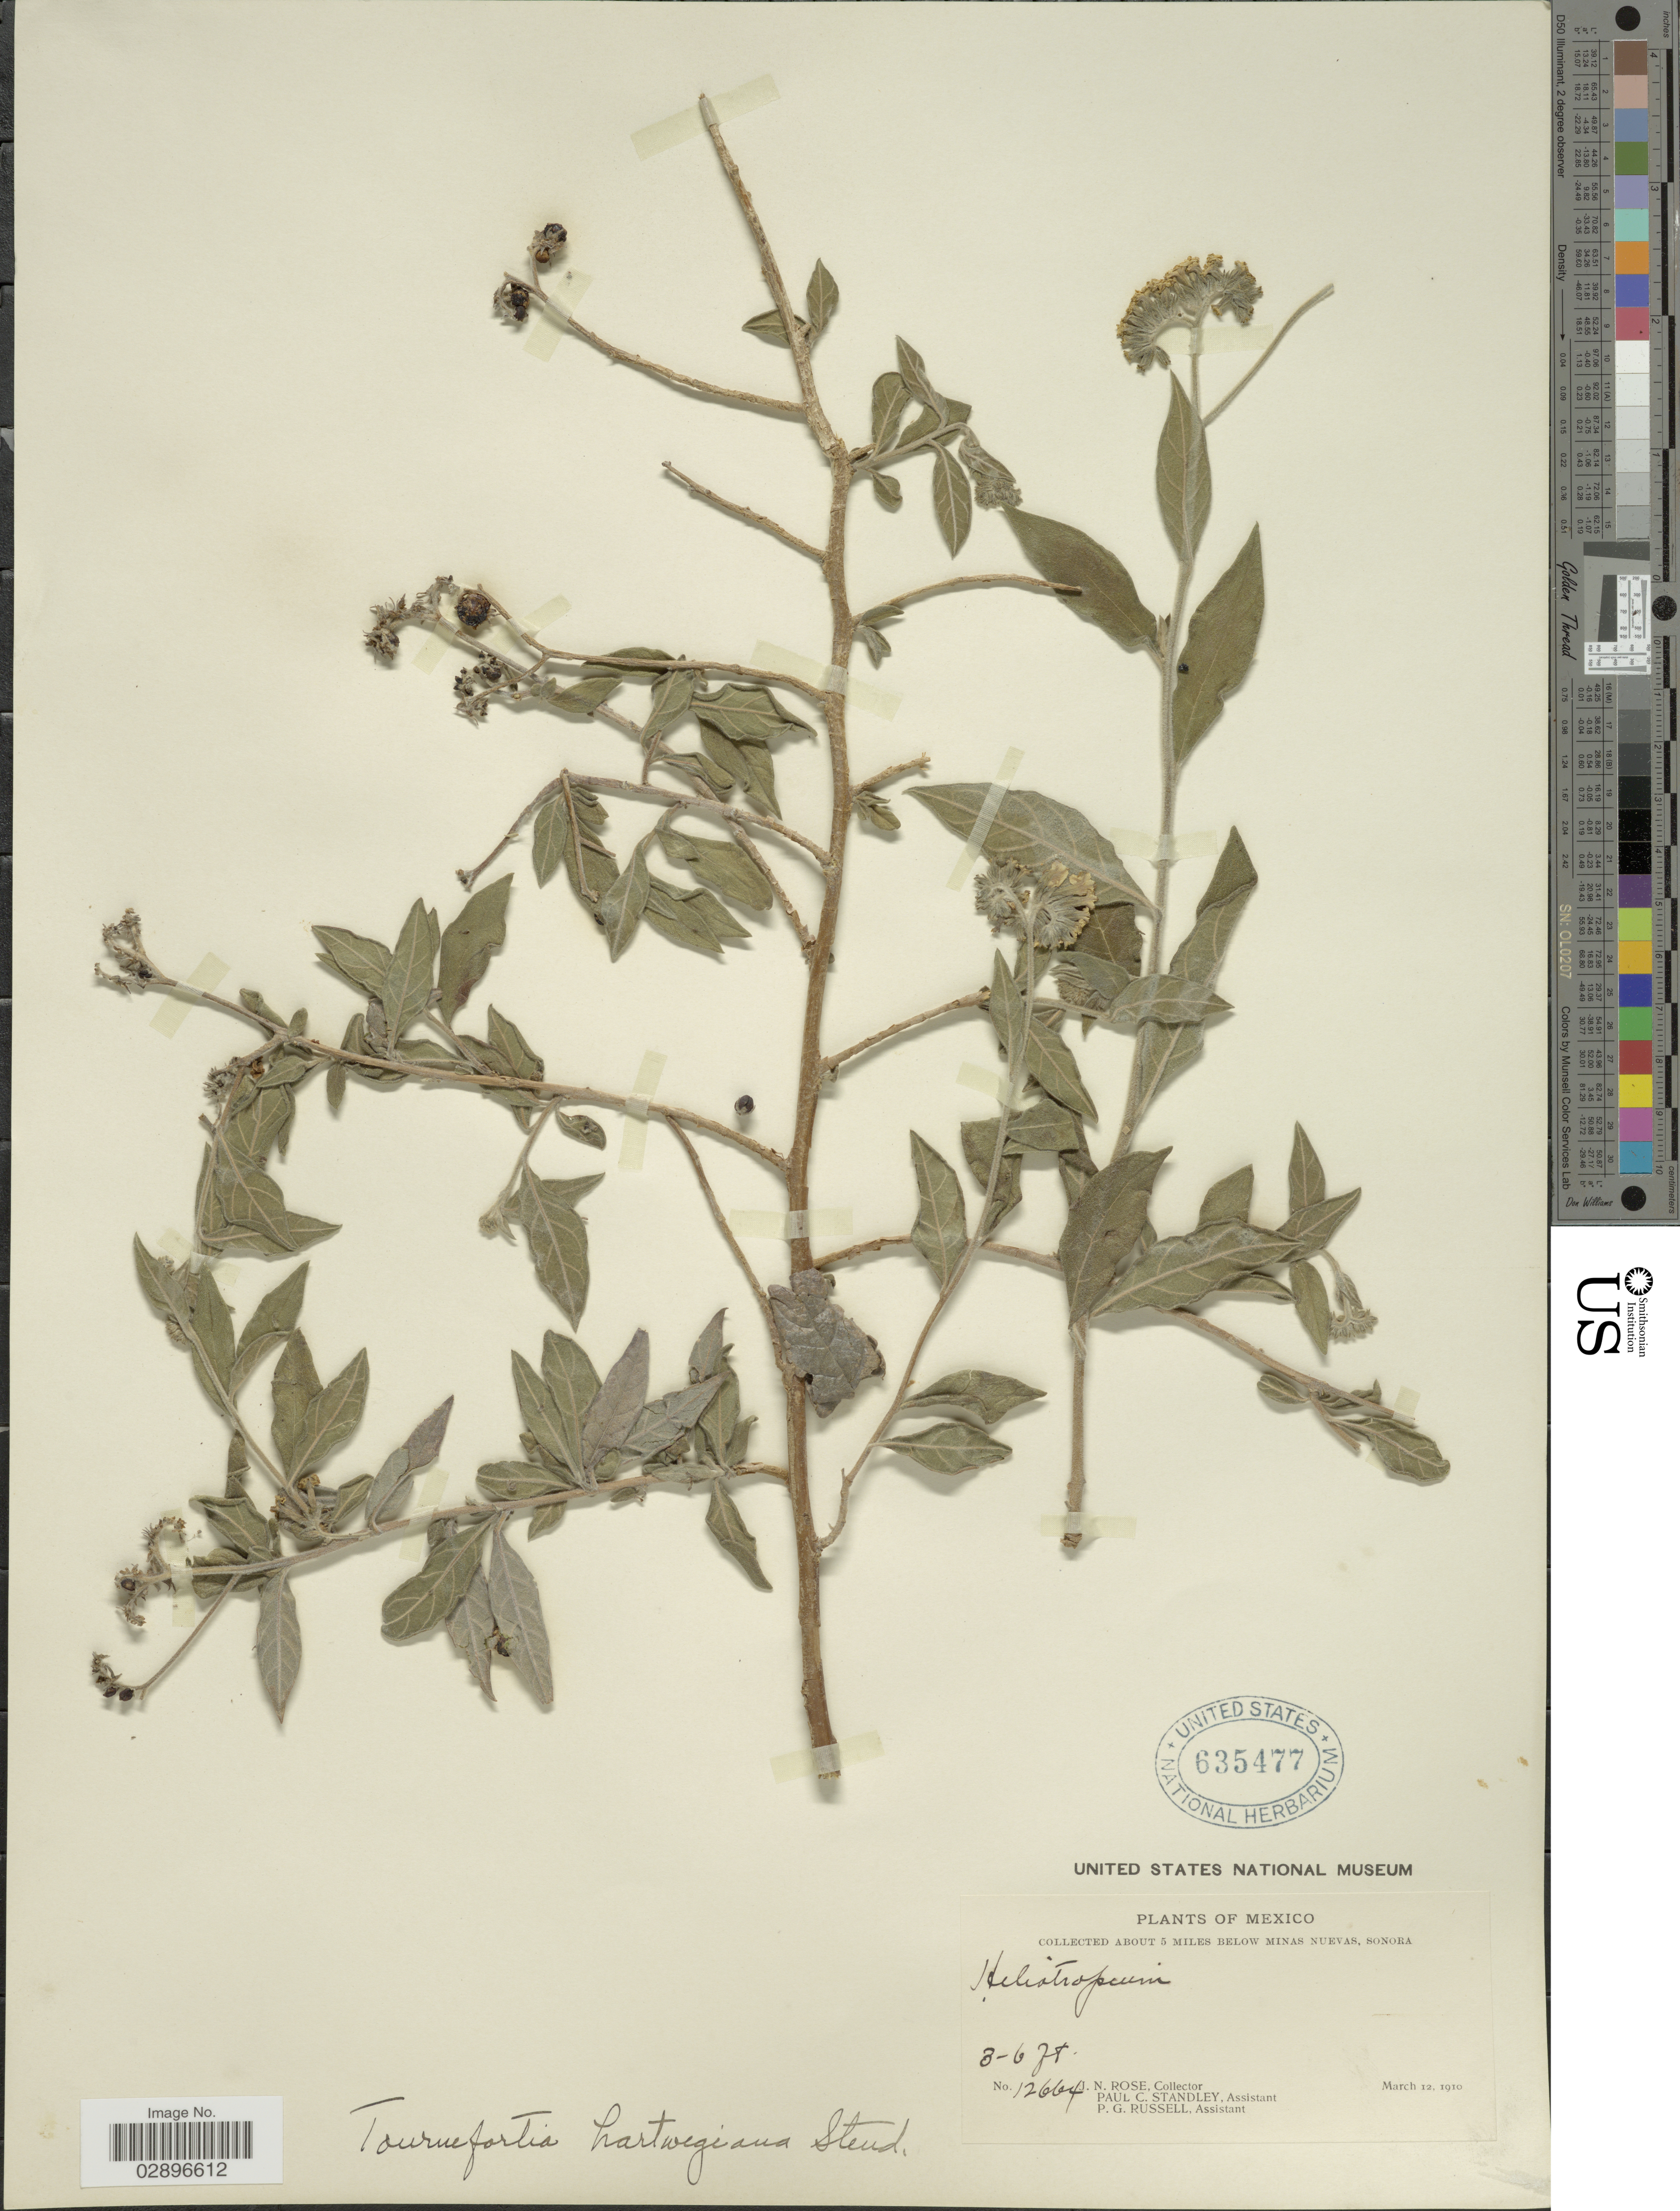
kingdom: Plantae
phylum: Tracheophyta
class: Magnoliopsida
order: Boraginales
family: Heliotropiaceae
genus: Tournefortia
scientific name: Tournefortia hartwegiana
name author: Steud.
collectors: J. N. Rose, P. C. Standley & P. G. Russell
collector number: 12664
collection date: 1910-03-12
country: Mexico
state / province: Sonora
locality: About 5 miles below Minas Nuevas.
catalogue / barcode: US 635477